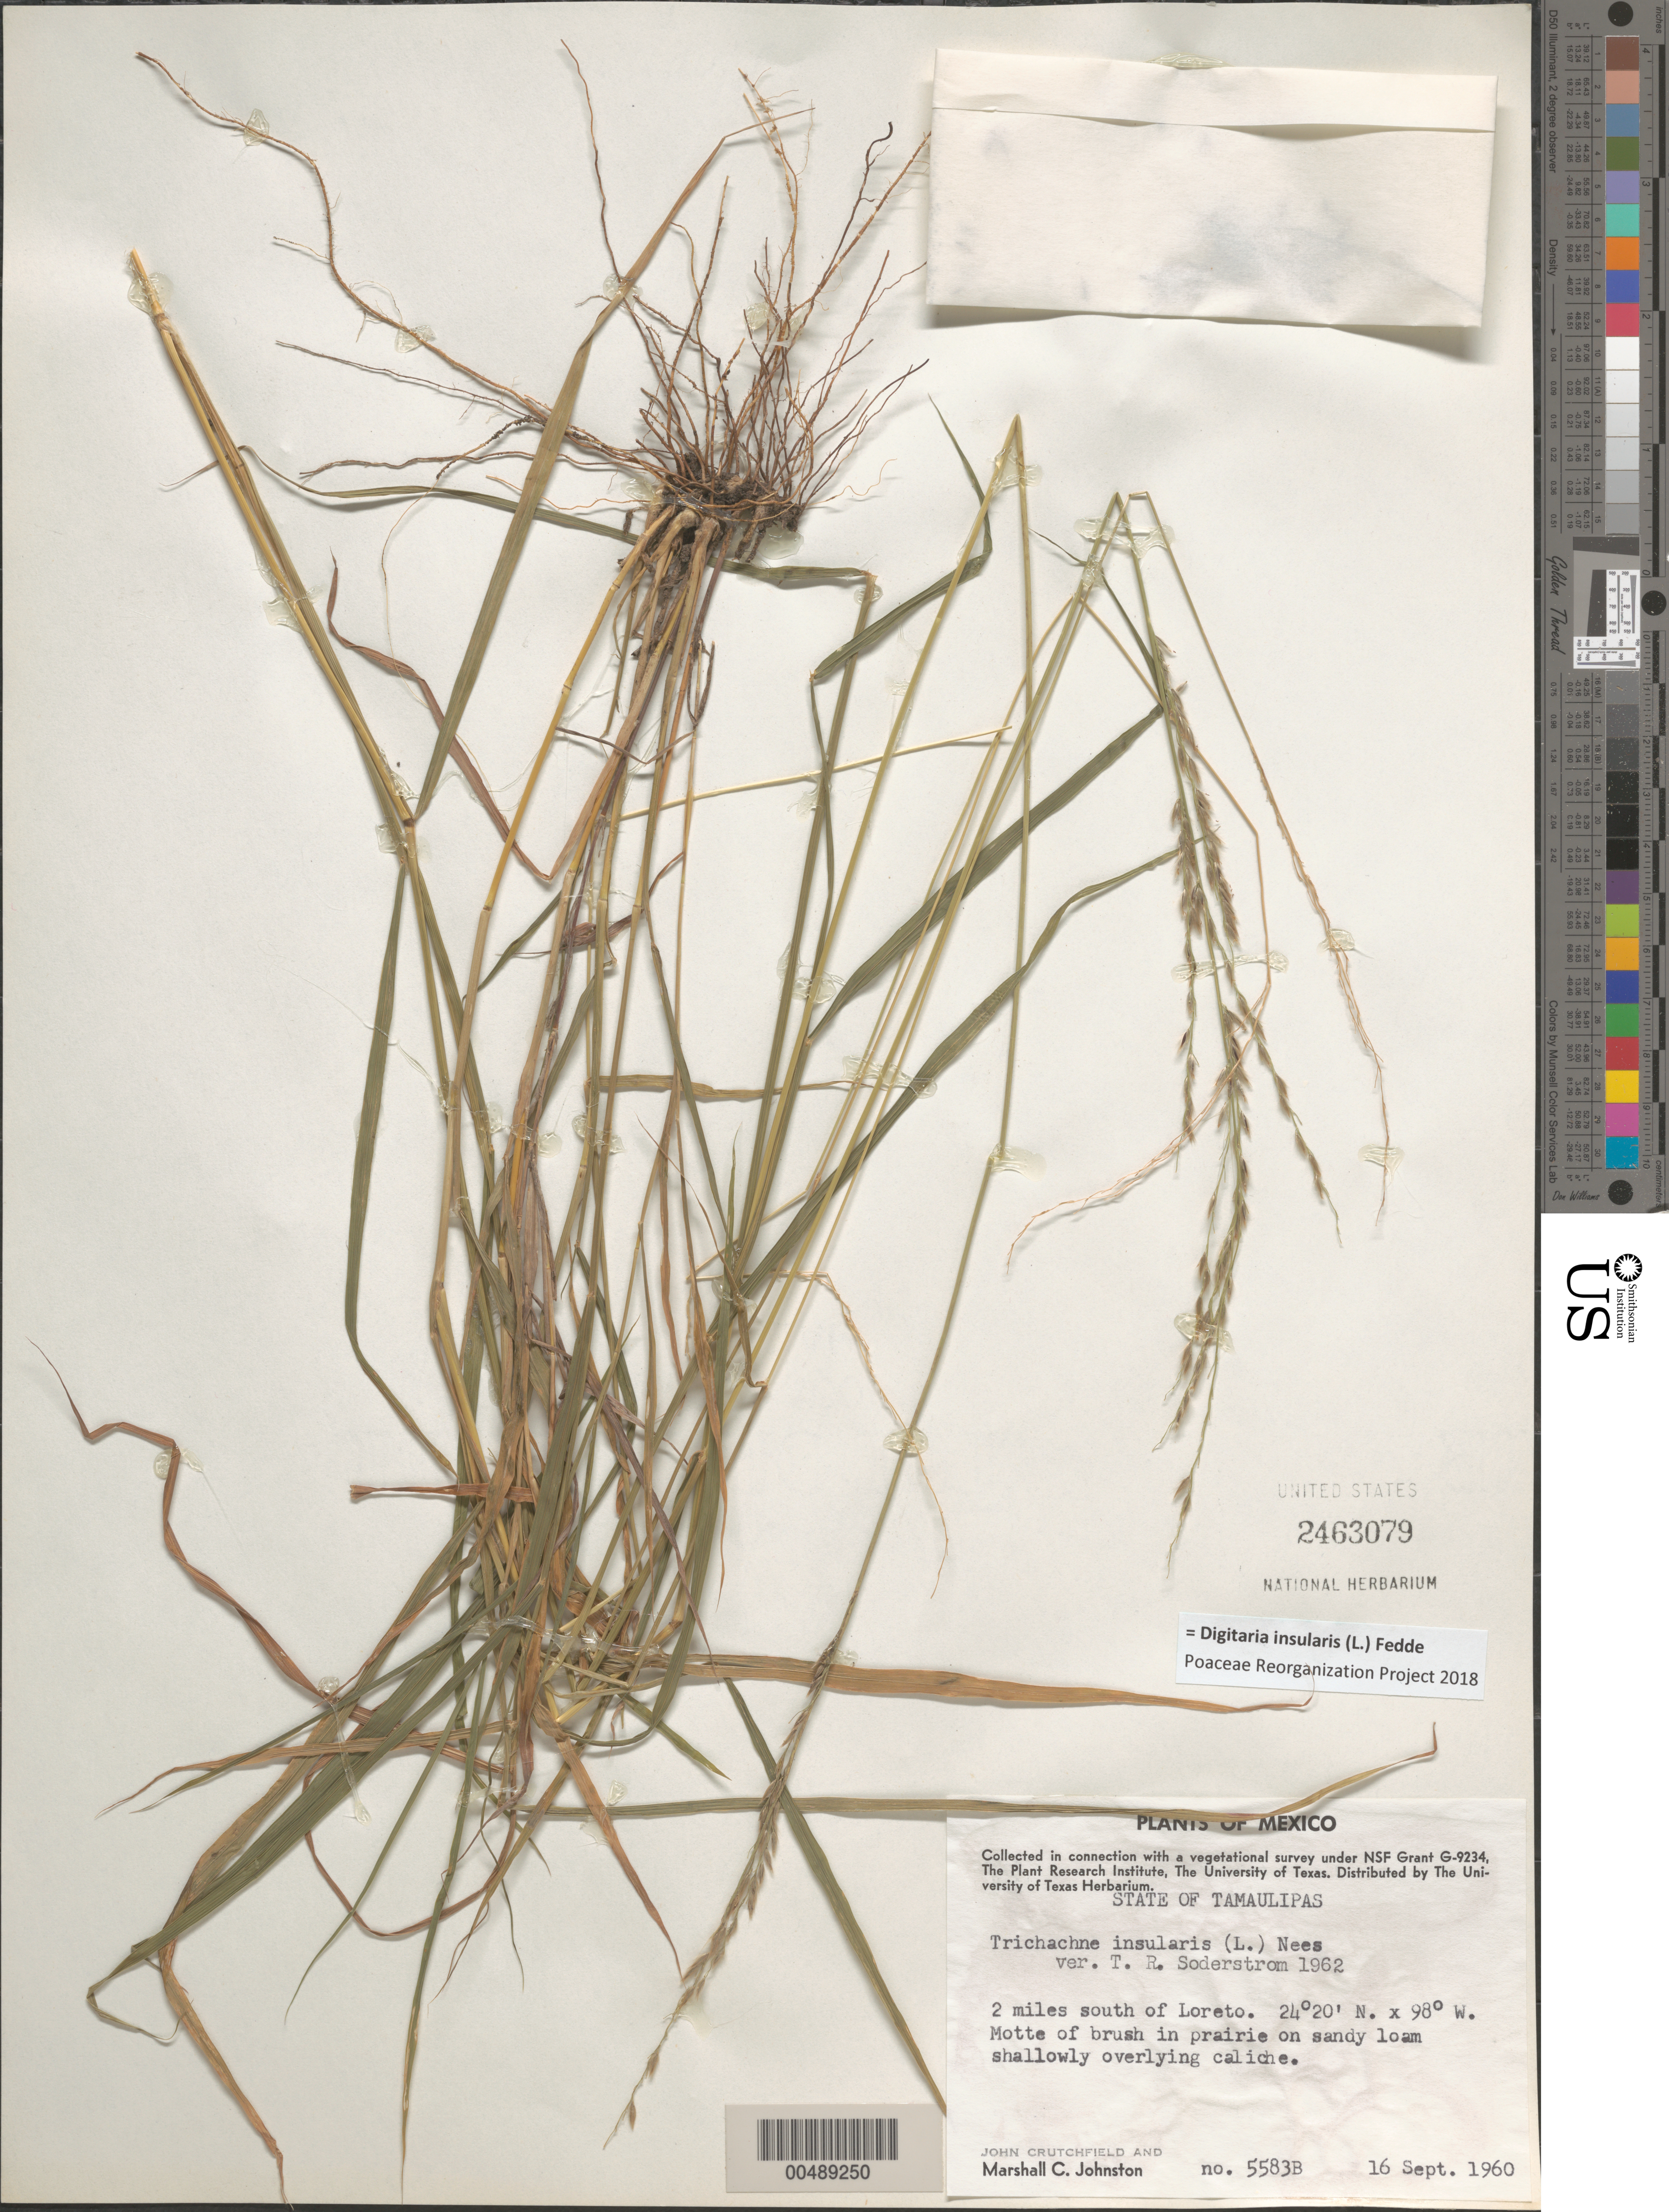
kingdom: Plantae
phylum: Tracheophyta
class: Liliopsida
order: Poales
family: Poaceae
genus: Digitaria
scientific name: Digitaria insularis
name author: (L.) Fedde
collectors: J. Crutchfield & M. Johnston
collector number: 5583B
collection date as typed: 16 Sep 1960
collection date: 1960-09-16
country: Mexico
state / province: Tamaulipas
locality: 2 mi S of Loreto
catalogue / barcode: US 2463079